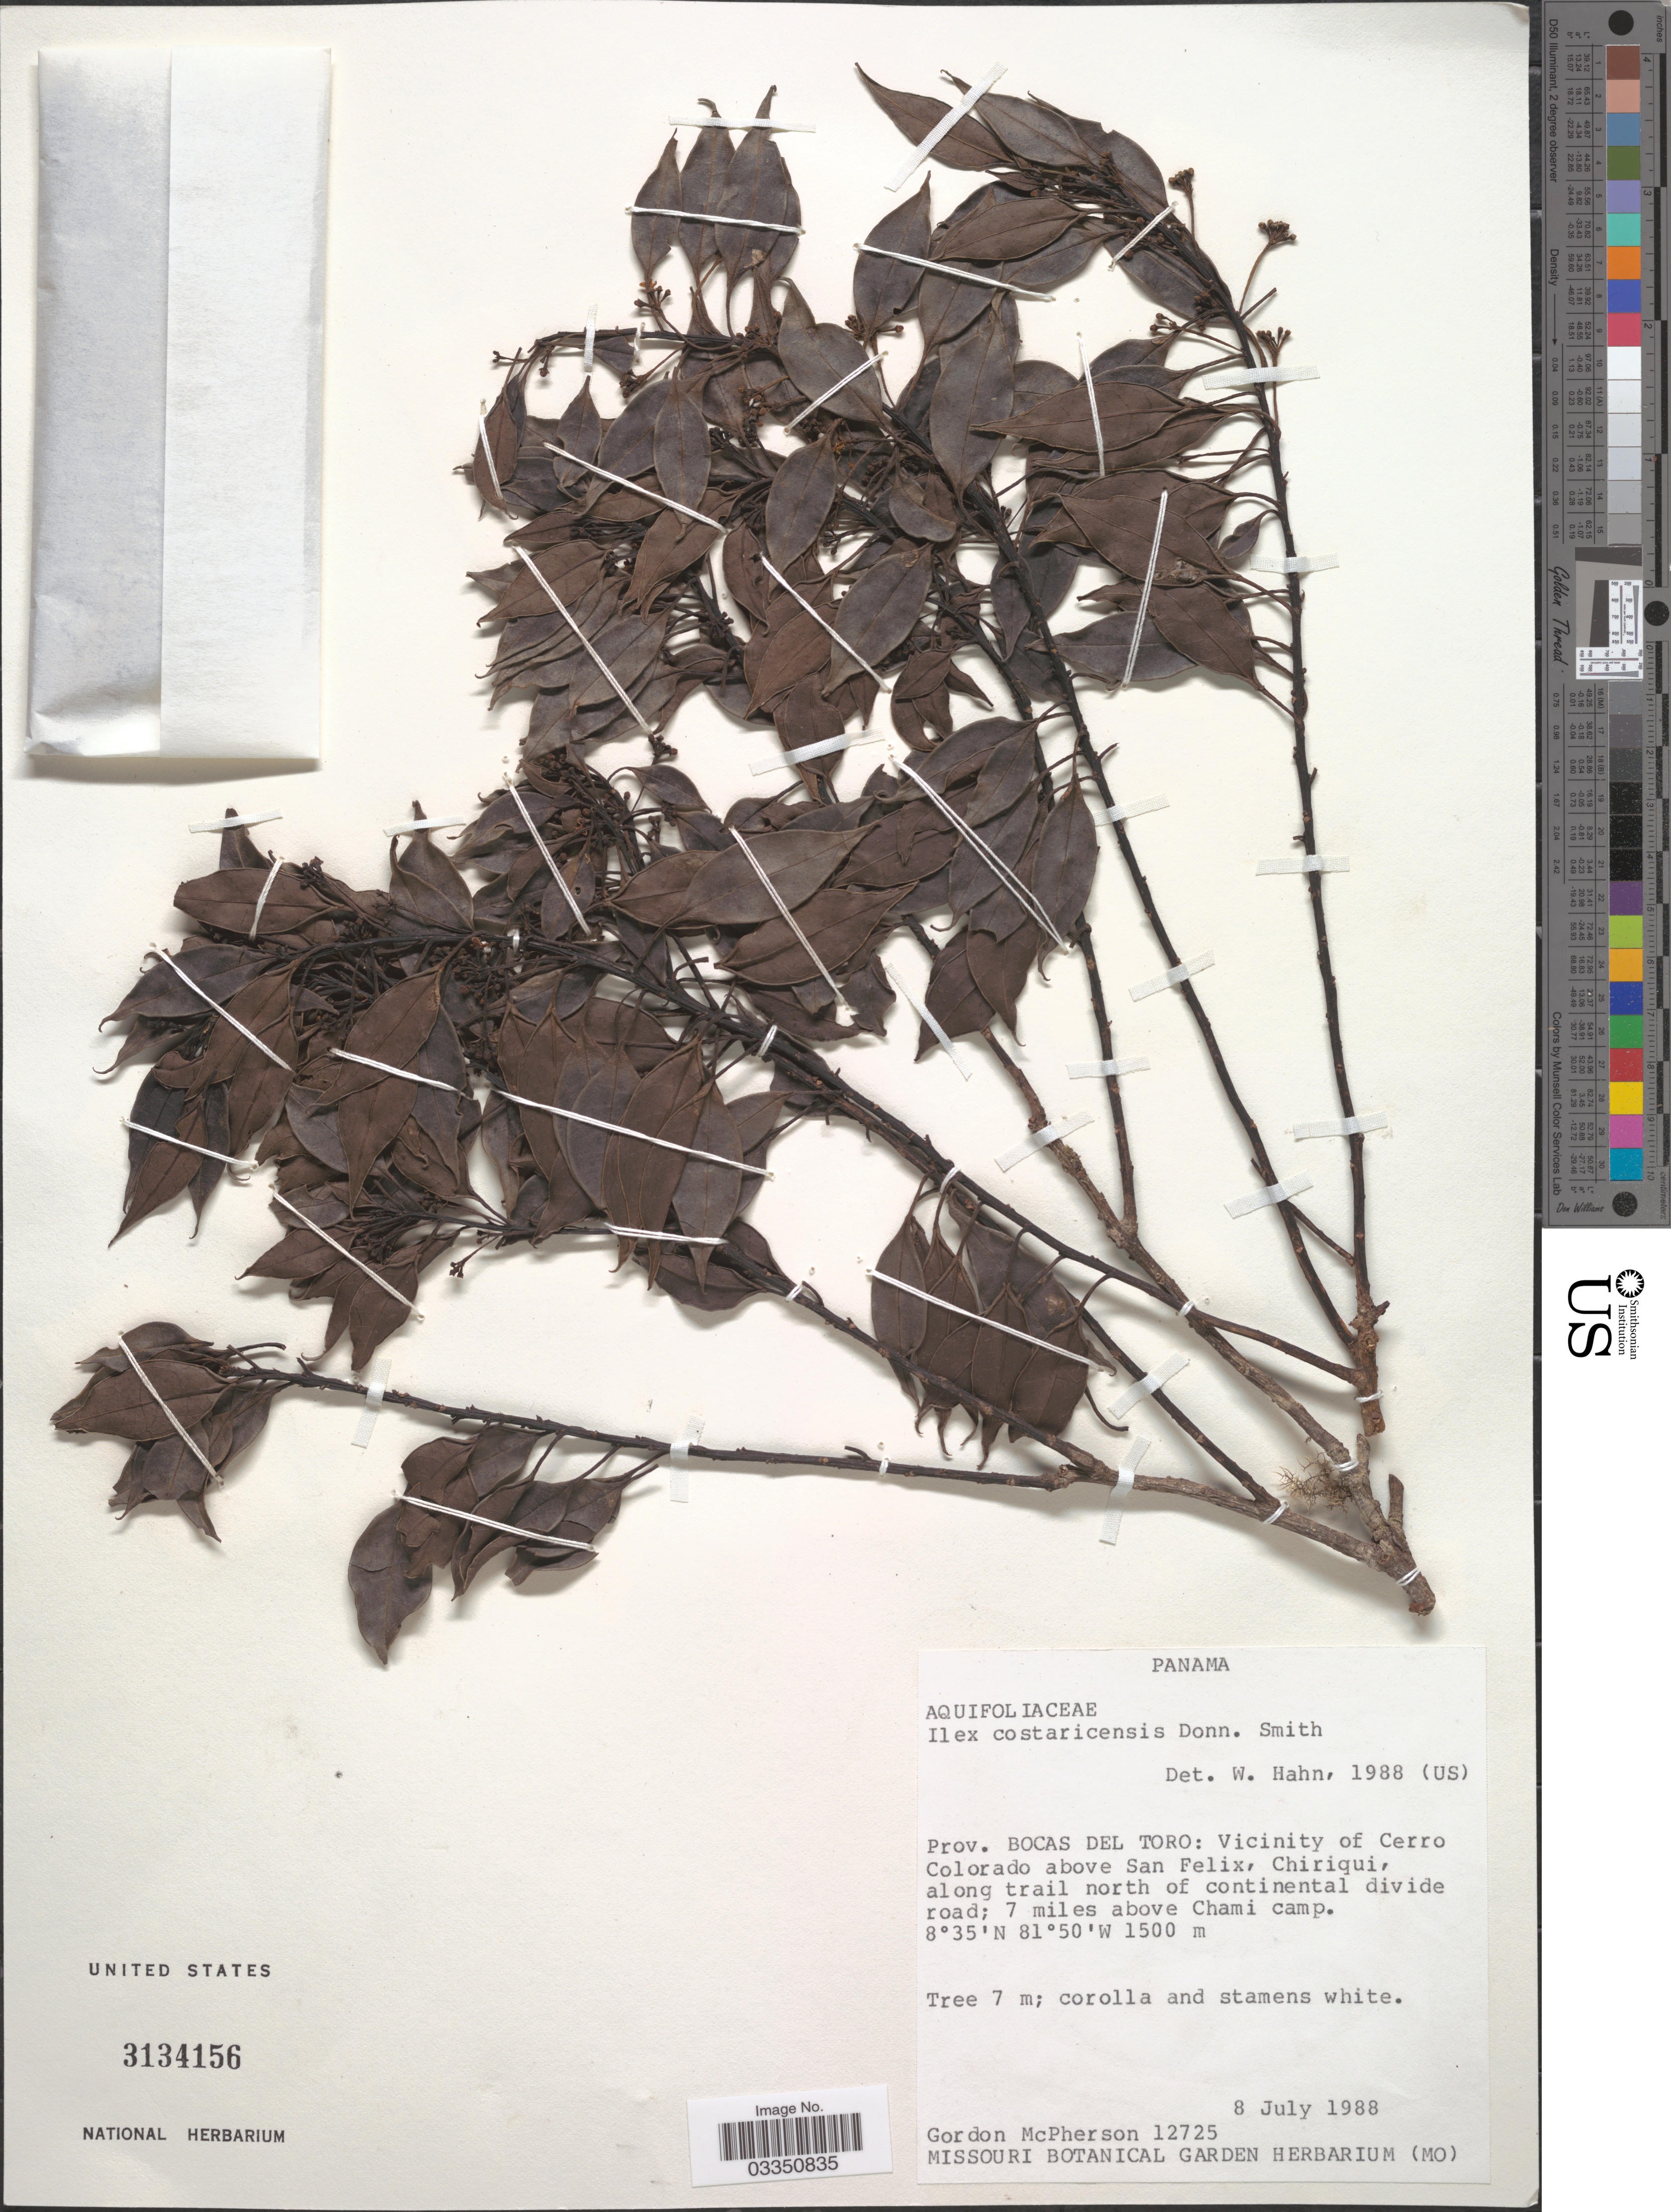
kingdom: Plantae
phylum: Tracheophyta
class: Magnoliopsida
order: Aquifoliales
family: Aquifoliaceae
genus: Ilex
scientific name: Ilex costaricensis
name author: Donn. Sm.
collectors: G. D. McPherson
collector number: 12725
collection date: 1988-07-08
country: Panama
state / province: Bocas del Toro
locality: Vicinity of Cerro Colorado above San Felix, Chiriqui, along trail north of continental divide road; 7 miles above Chami camp.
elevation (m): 1500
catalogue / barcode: US 3134156